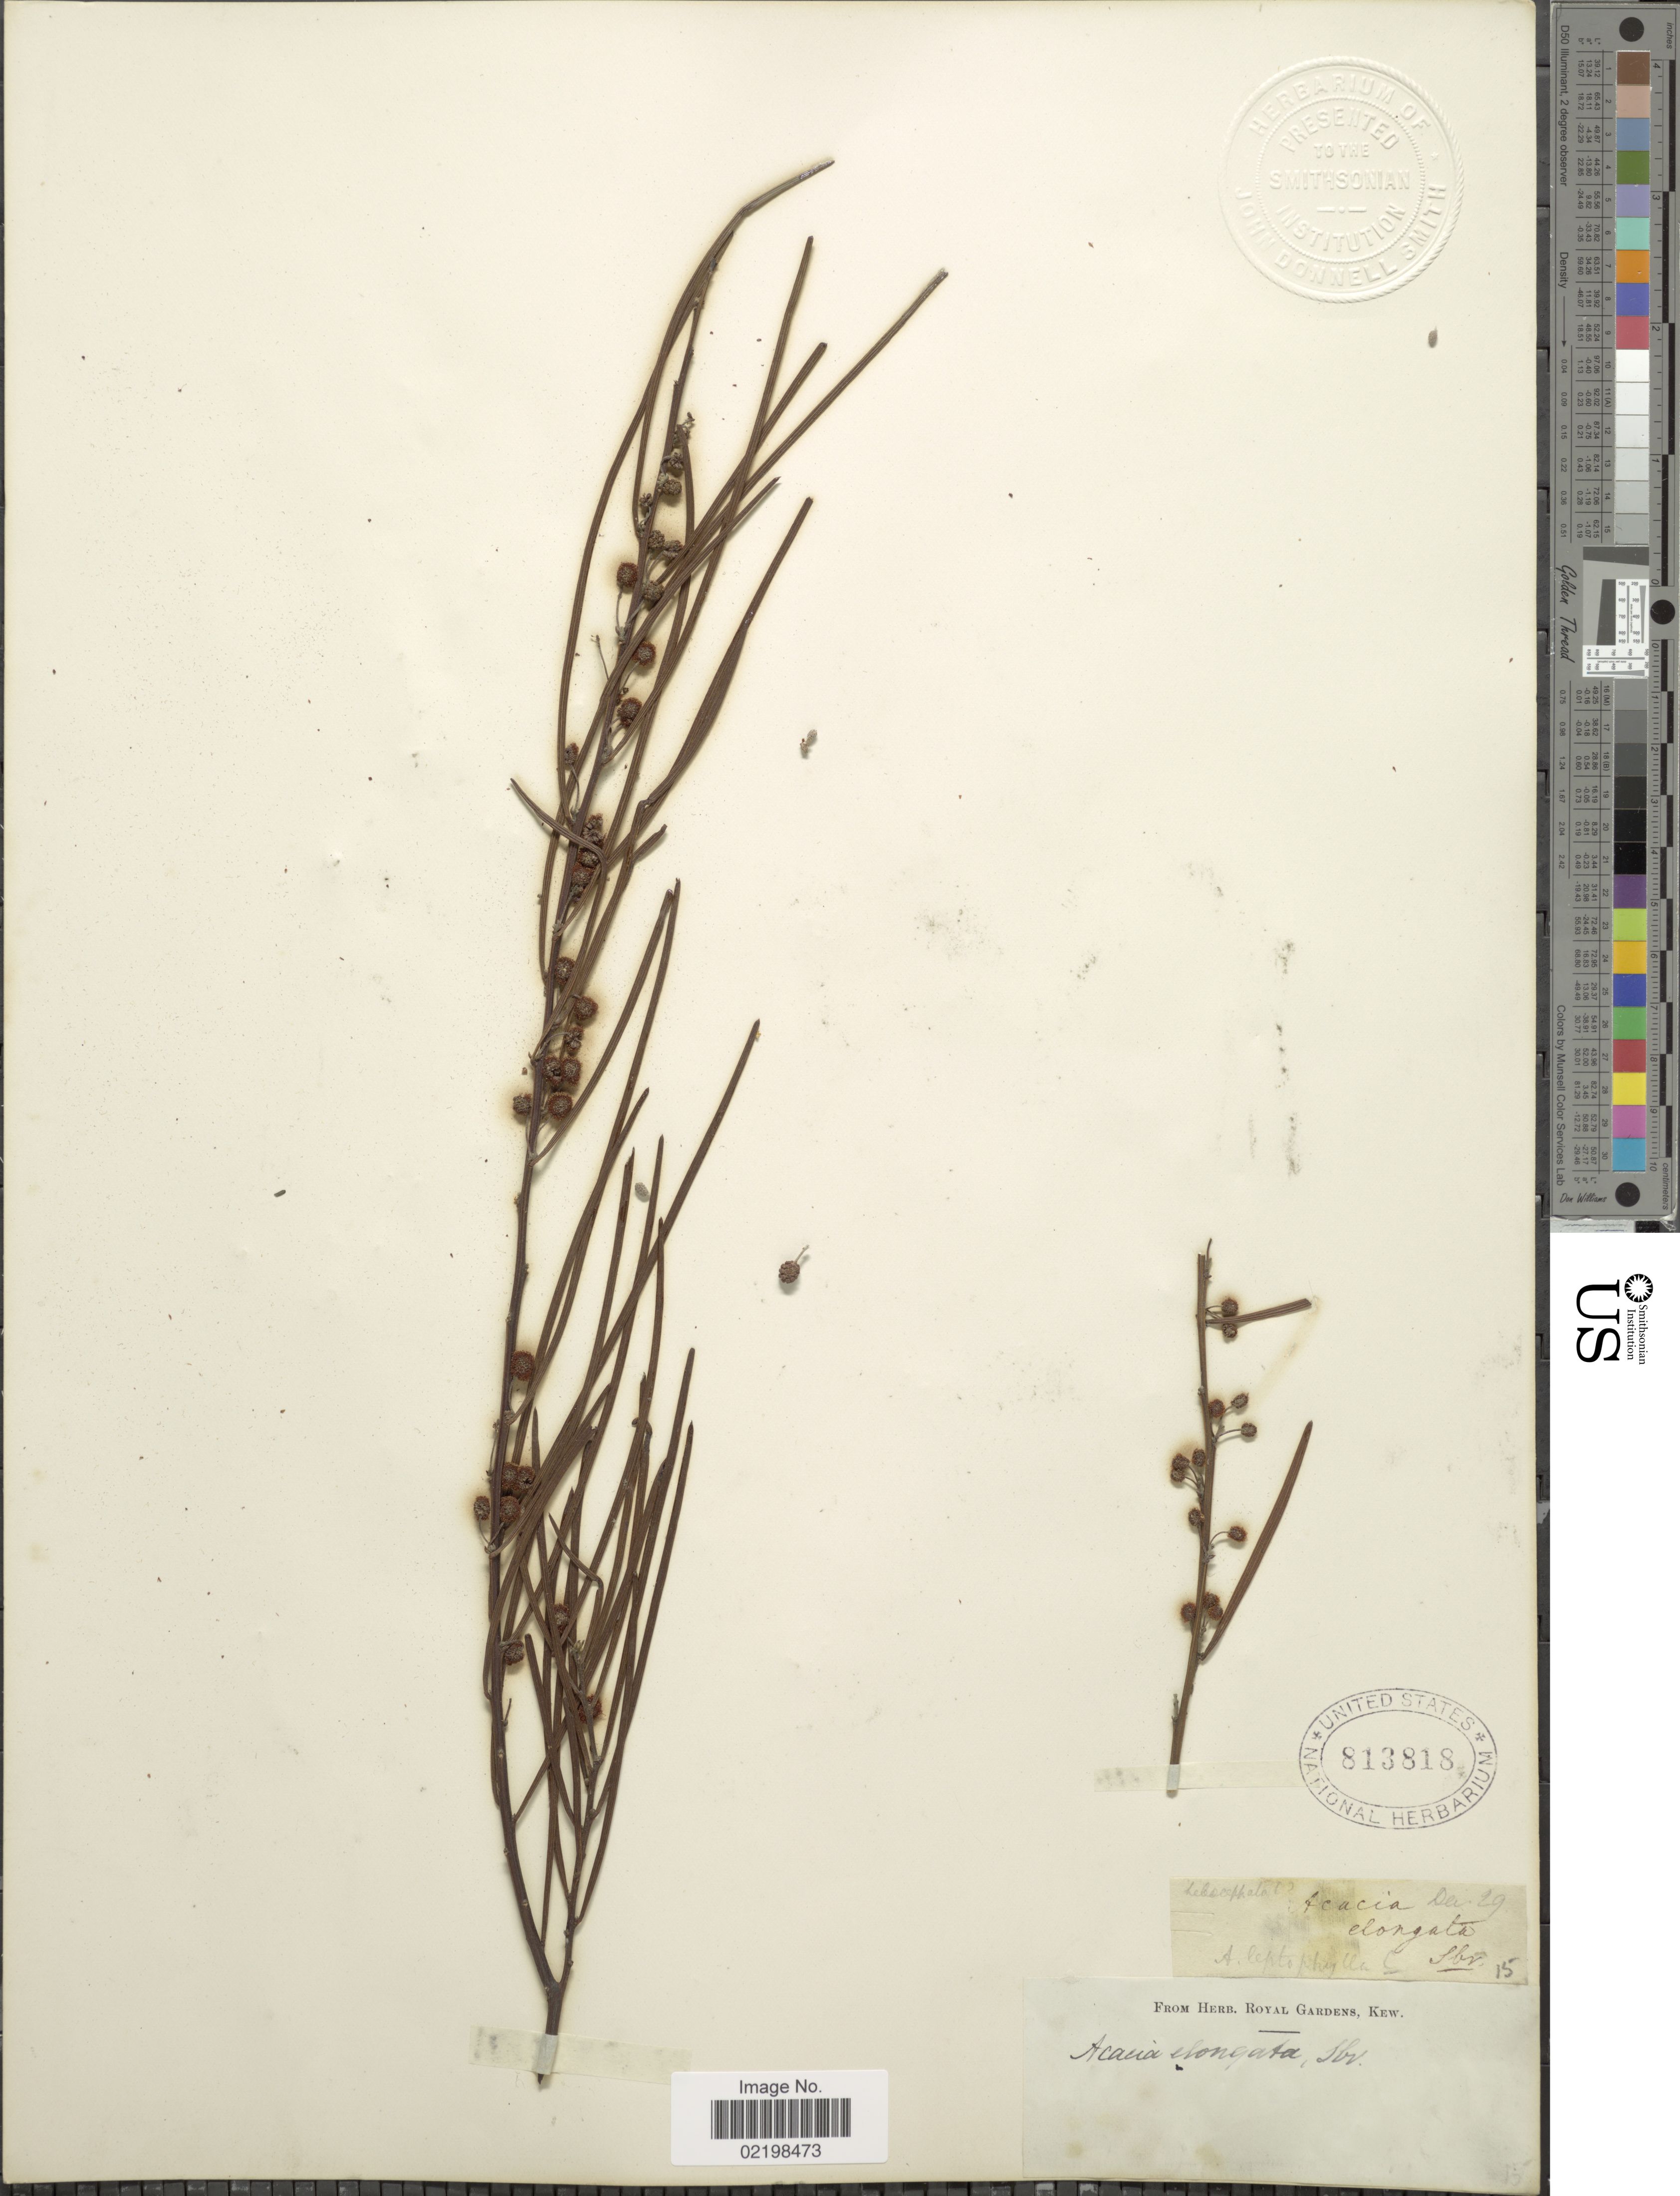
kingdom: Plantae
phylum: Tracheophyta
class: Magnoliopsida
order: Fabales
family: Fabaceae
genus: Acacia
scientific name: Acacia elongata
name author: DC.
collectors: ex herb. Royal Gardens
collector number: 15?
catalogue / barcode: US 813818